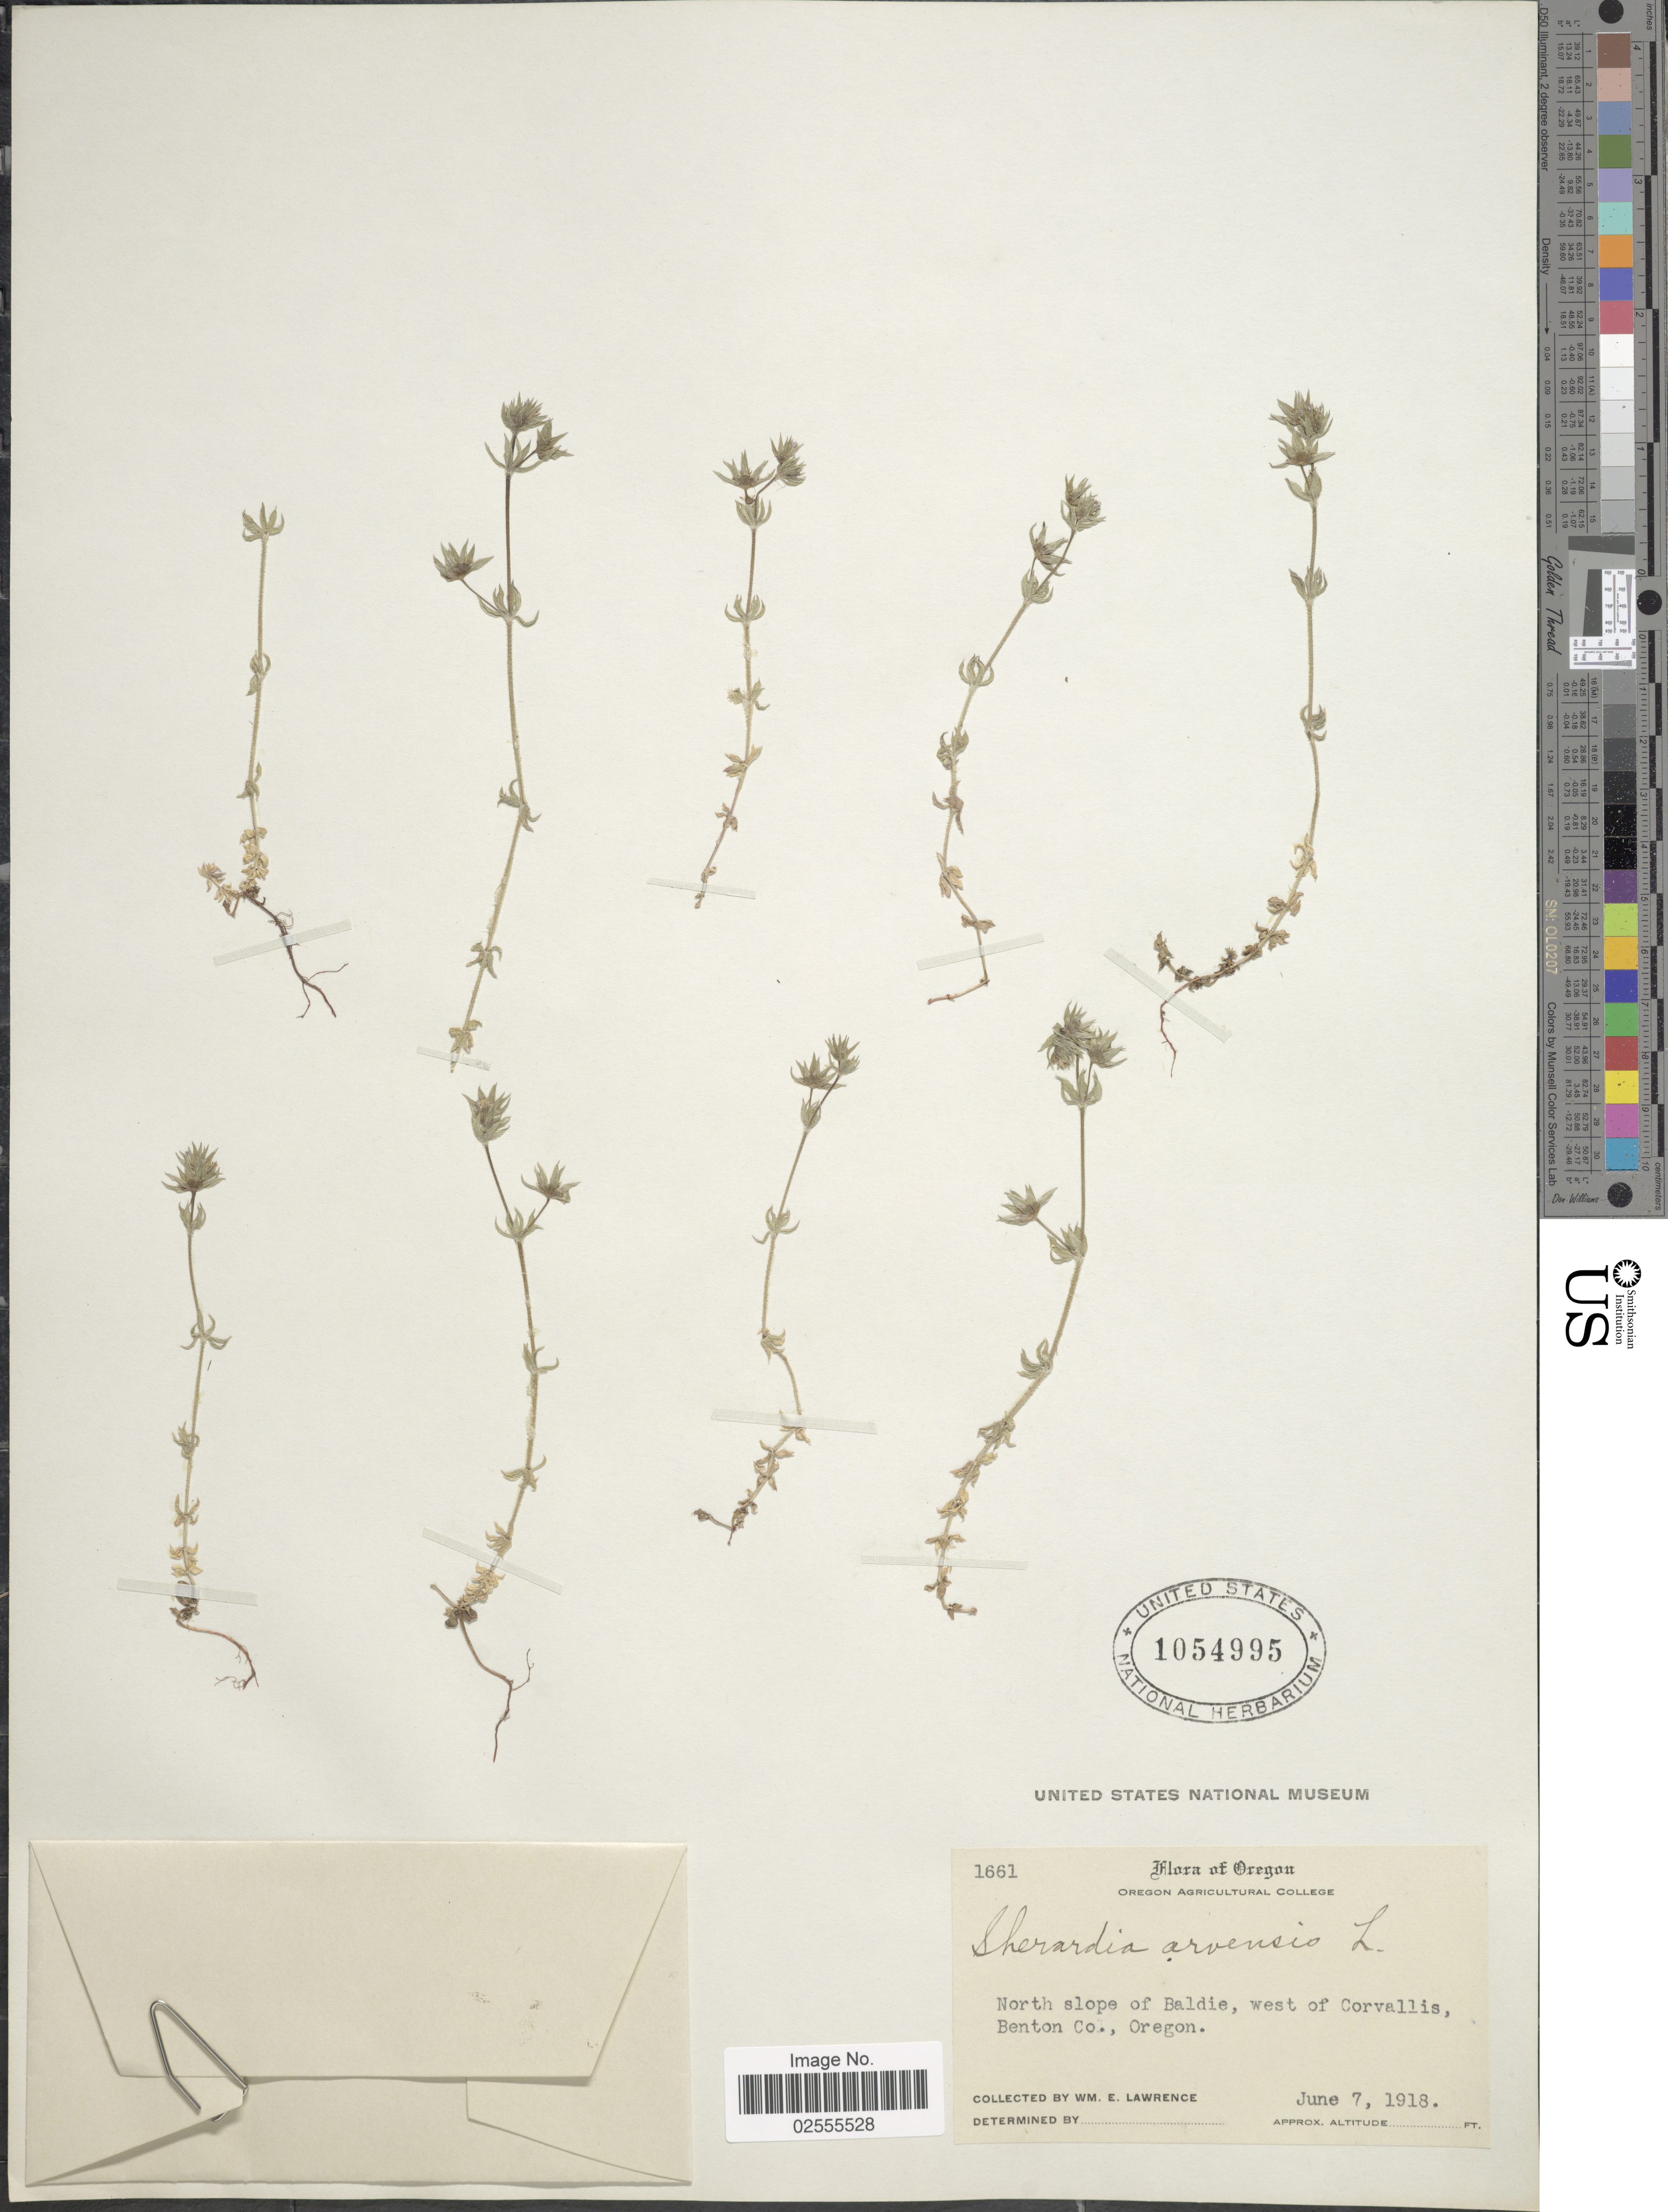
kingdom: Plantae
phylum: Tracheophyta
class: Magnoliopsida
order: Gentianales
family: Rubiaceae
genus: Sherardia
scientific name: Sherardia arvensis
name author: L.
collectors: W. Lawrence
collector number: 1661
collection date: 1918-06-07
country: United States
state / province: Oregon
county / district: Benton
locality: North slope of Baldie, west of Corvallis, Benton Co.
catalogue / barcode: US 1054995